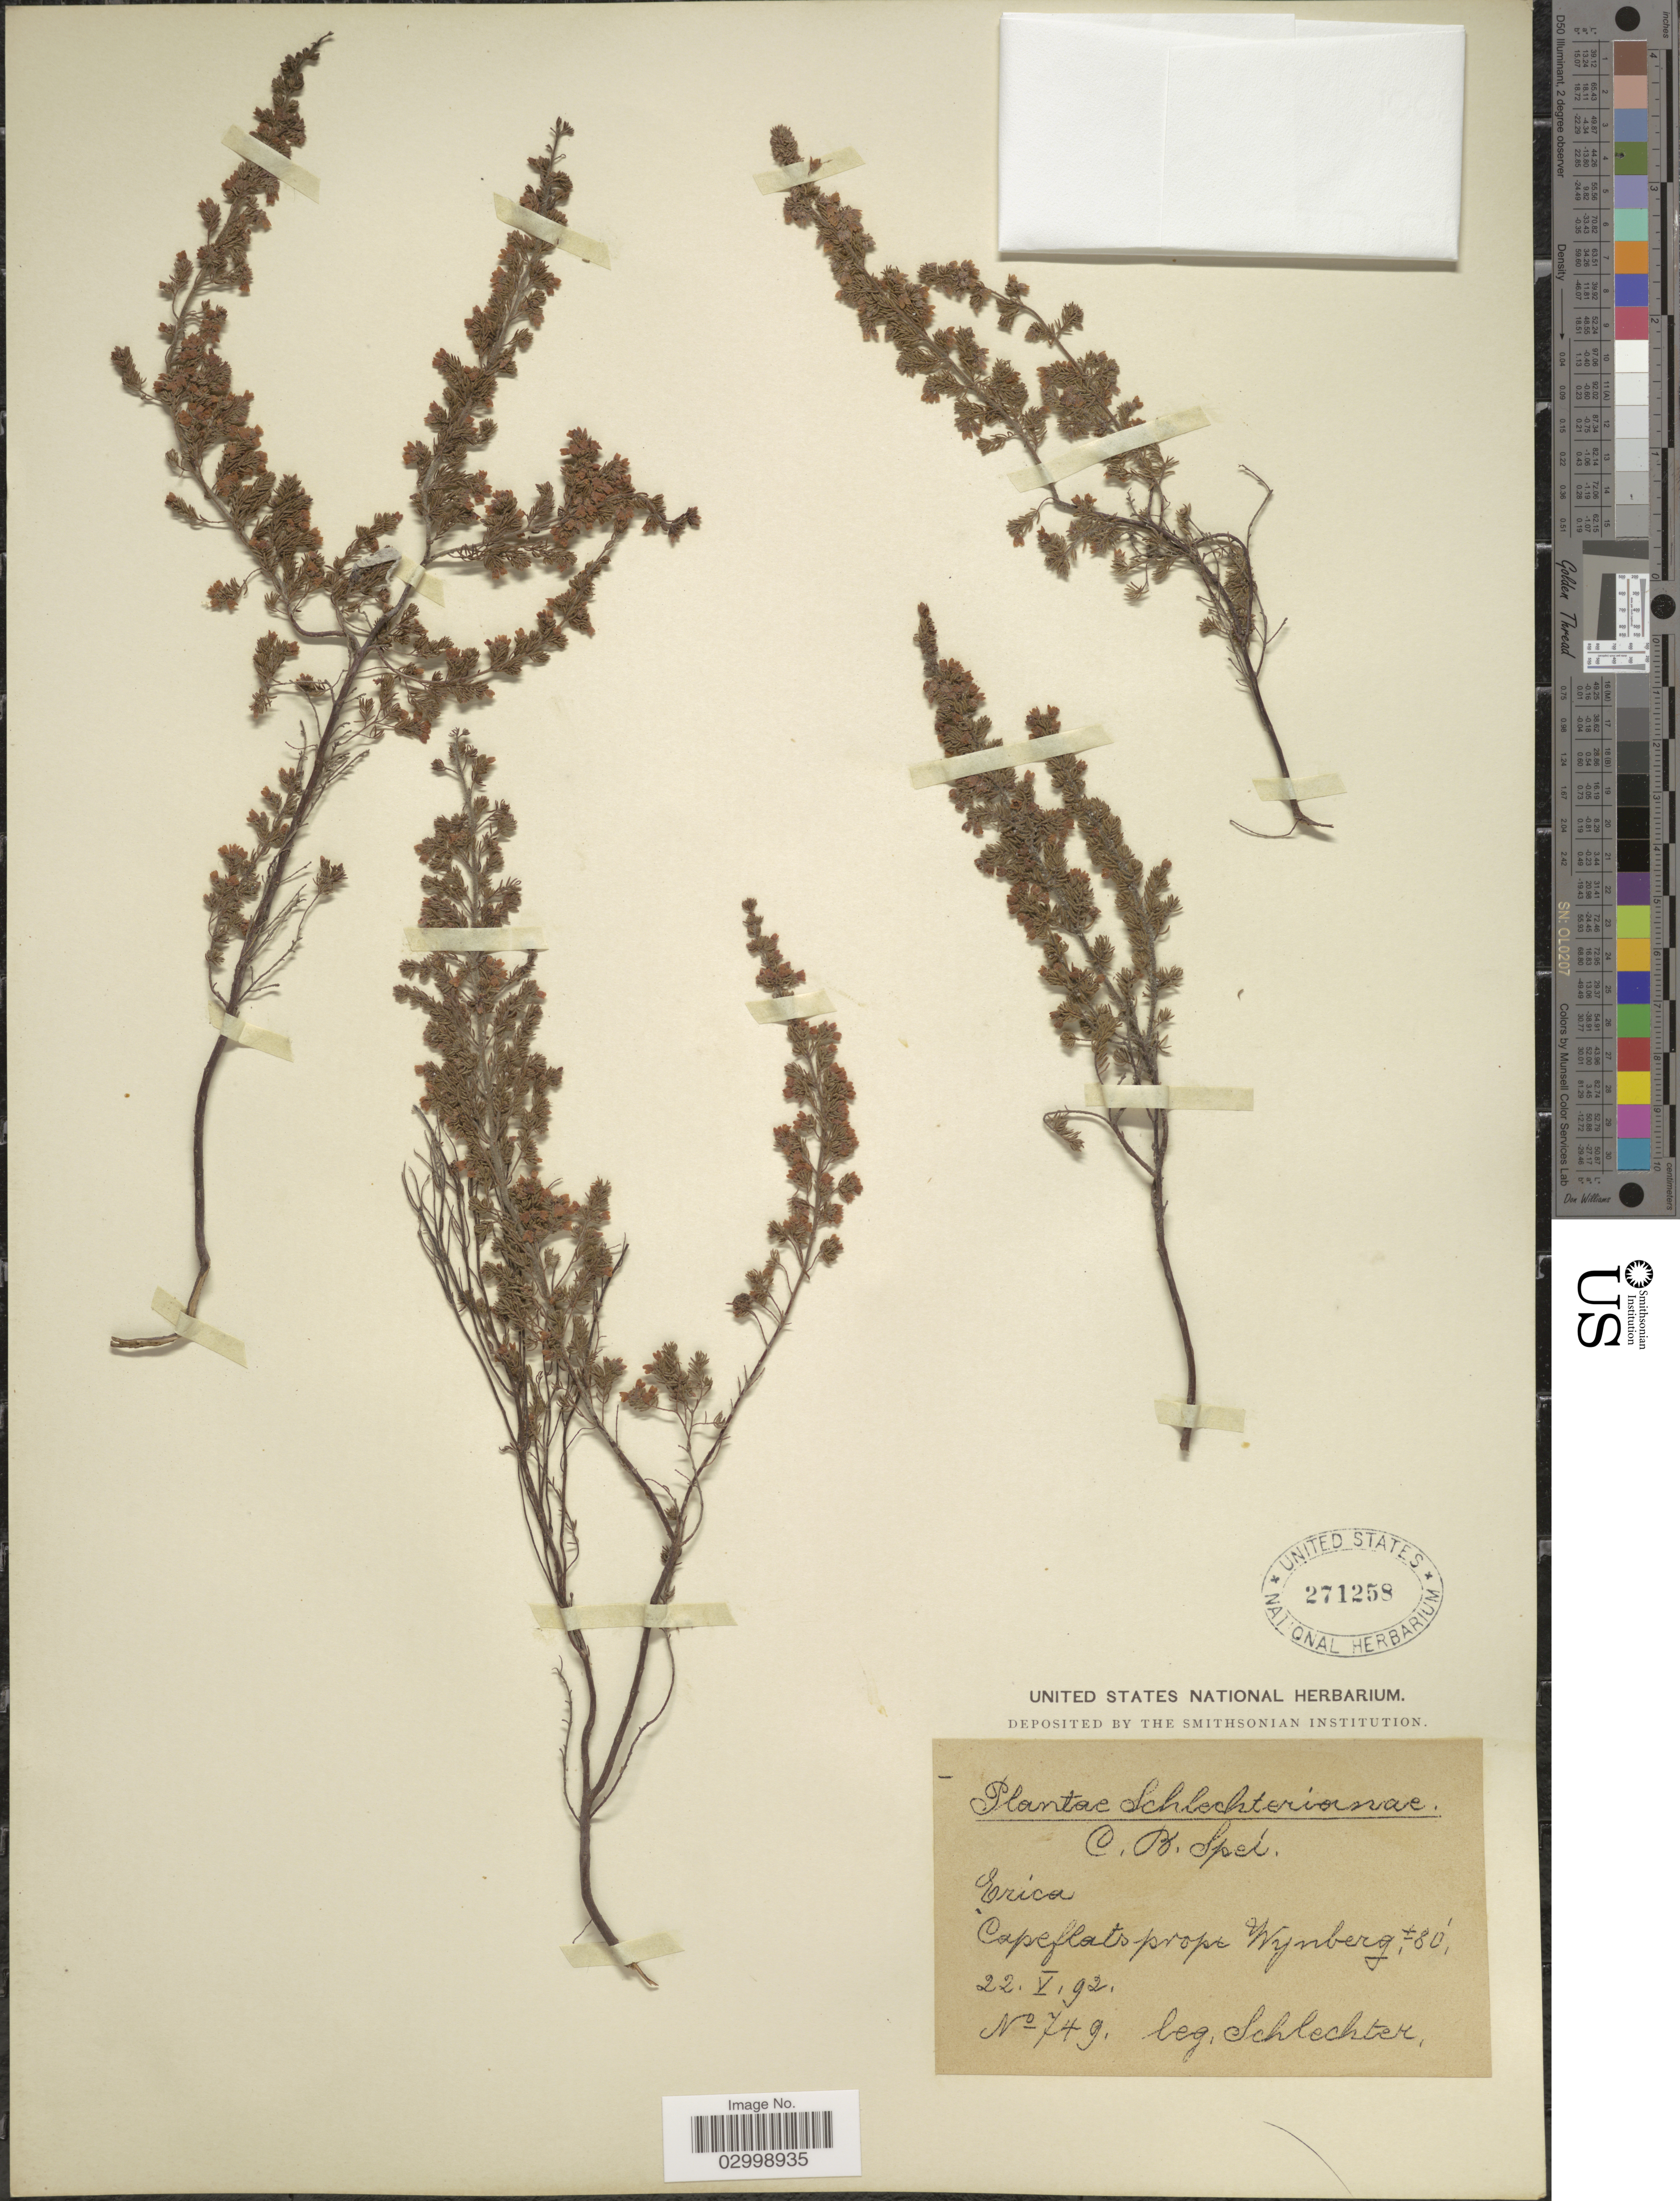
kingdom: Plantae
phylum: Tracheophyta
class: Magnoliopsida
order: Ericales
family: Ericaceae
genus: Erica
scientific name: Erica sp.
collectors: Schlechter, --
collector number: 749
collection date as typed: Transcribed d/m/y: 22/5/92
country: South Africa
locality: C. B. Spei, Capeflats prope Wynberg.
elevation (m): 24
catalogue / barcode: US 271258